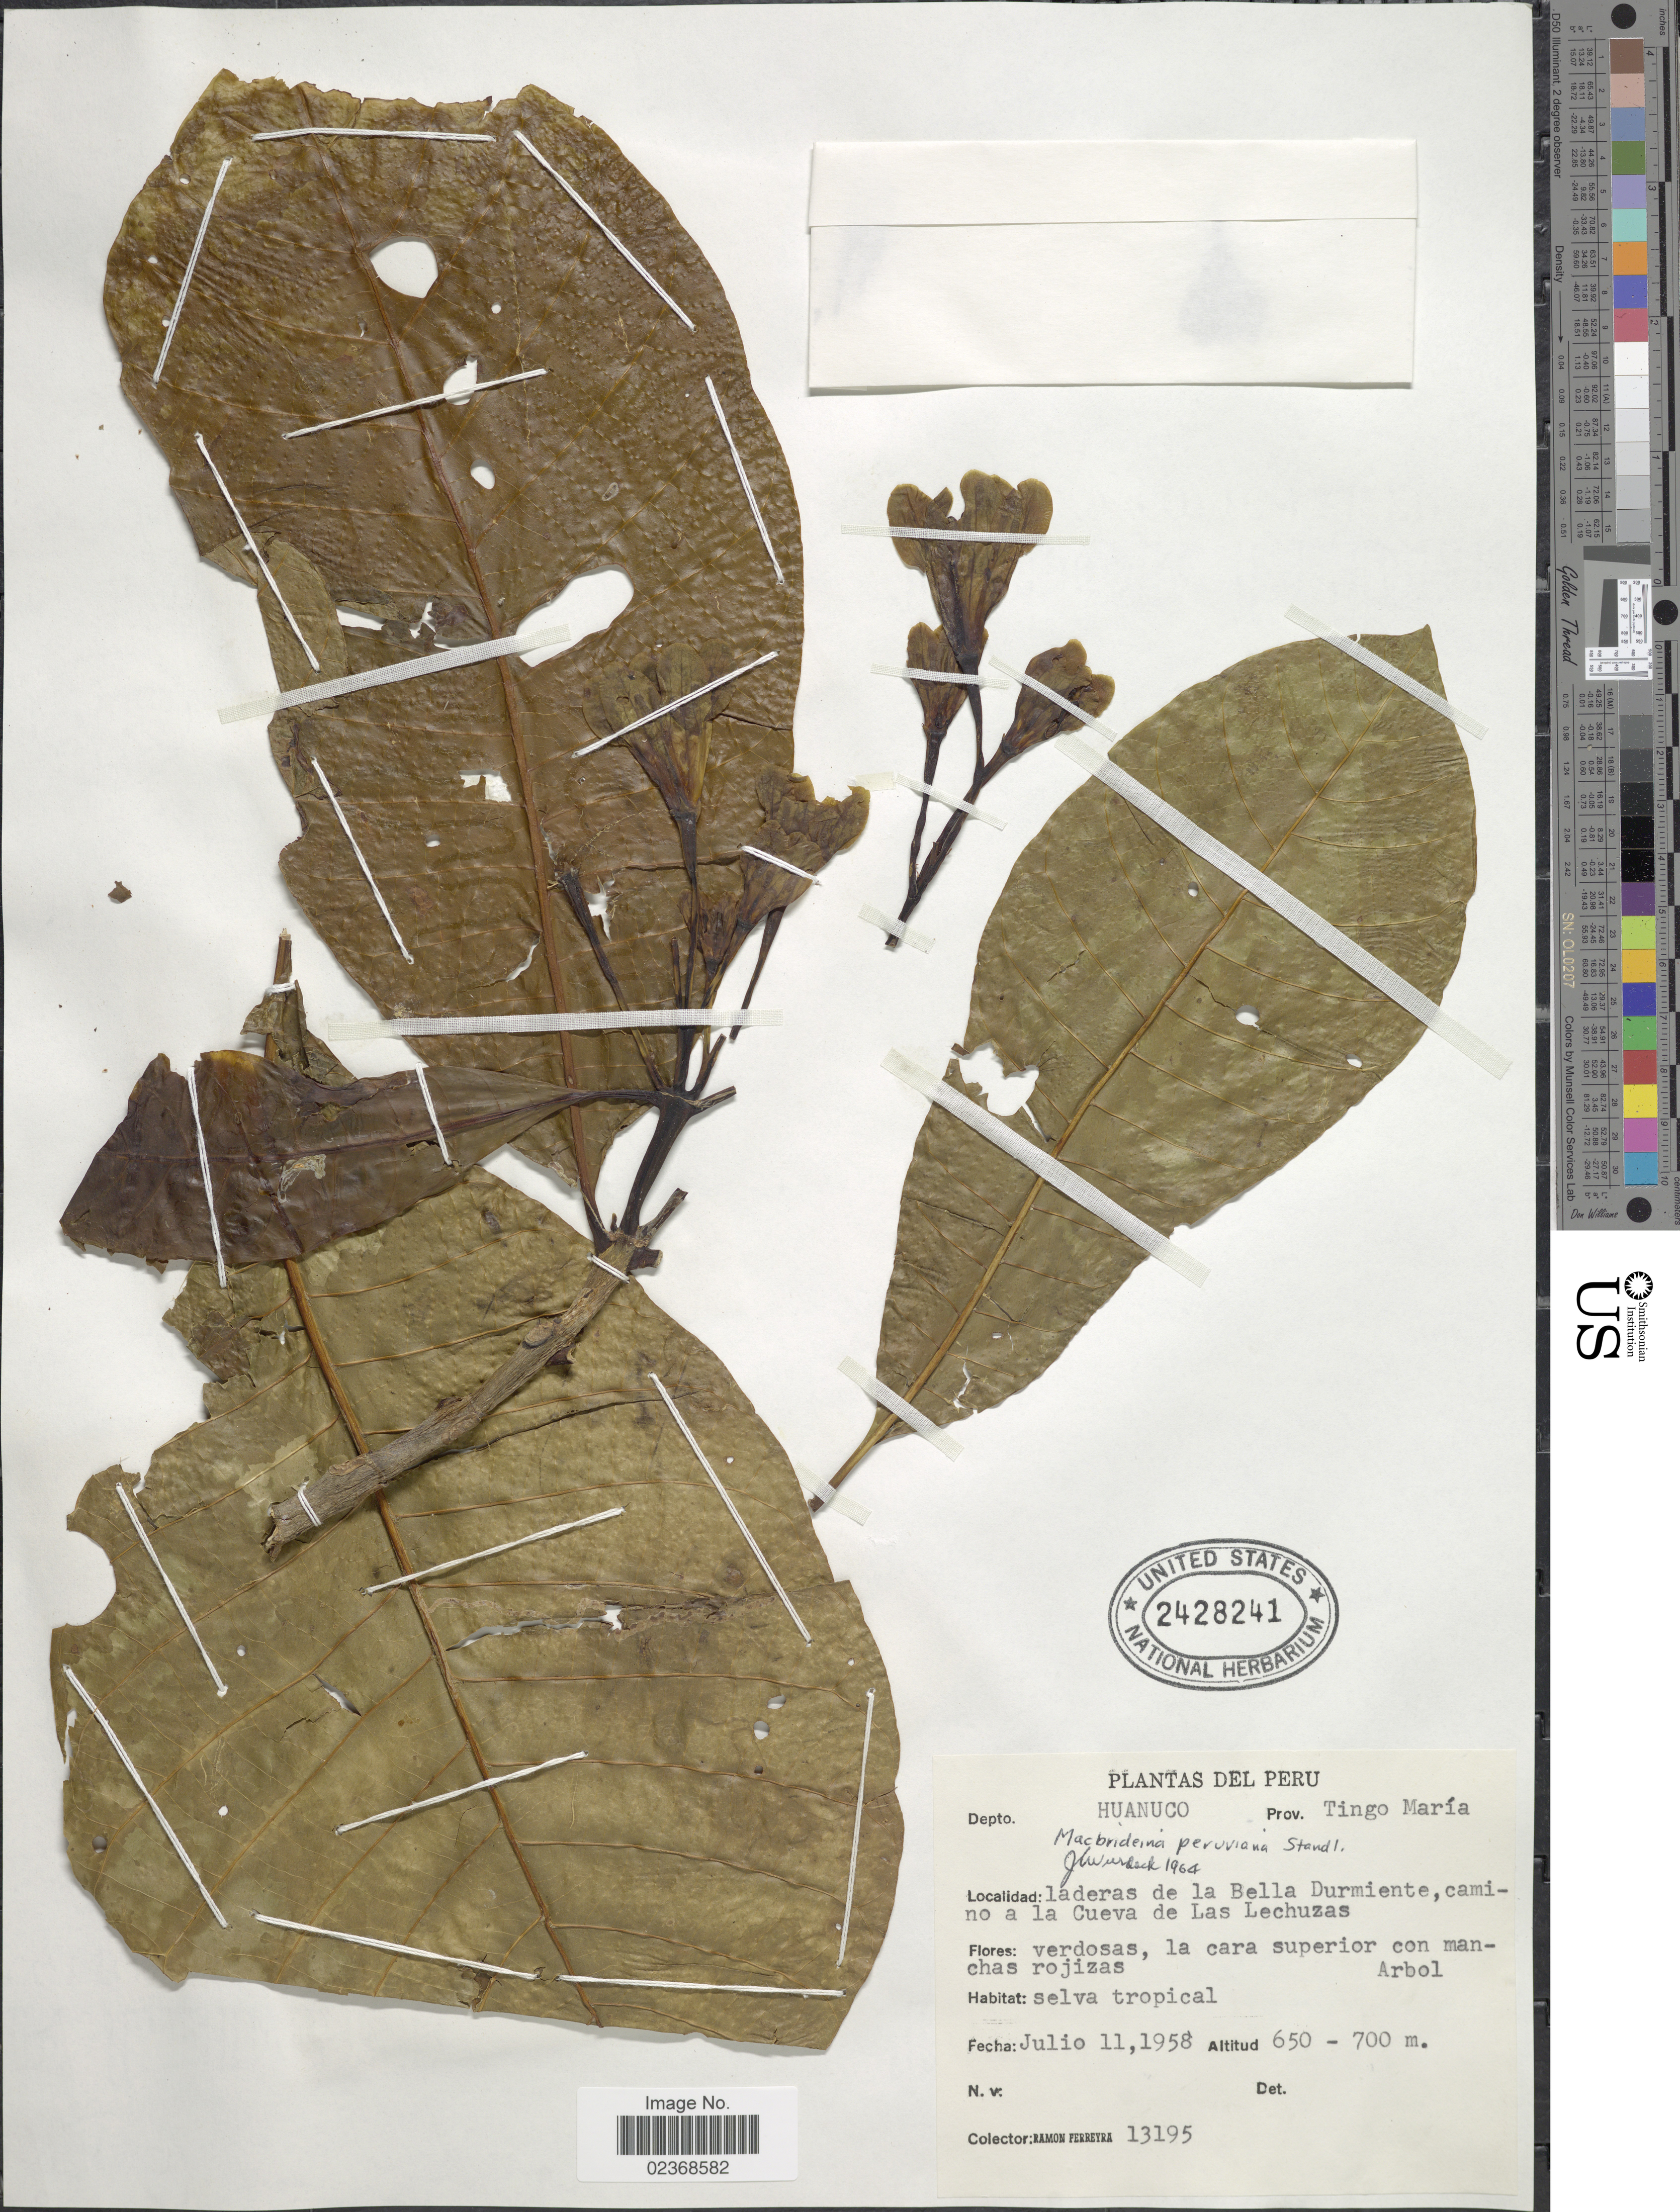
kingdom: Plantae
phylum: Tracheophyta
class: Magnoliopsida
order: Gentianales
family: Rubiaceae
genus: Macbrideina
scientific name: Macbrideina peruviana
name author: Standl.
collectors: R. A. Ferreyra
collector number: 13195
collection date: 1958-07-11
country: Peru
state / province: Huánuco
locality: Prov. Tingo Maria, Laderas de la Bella Durmiente, camino al la Cueva de las Lechuzas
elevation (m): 650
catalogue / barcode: US 2428241